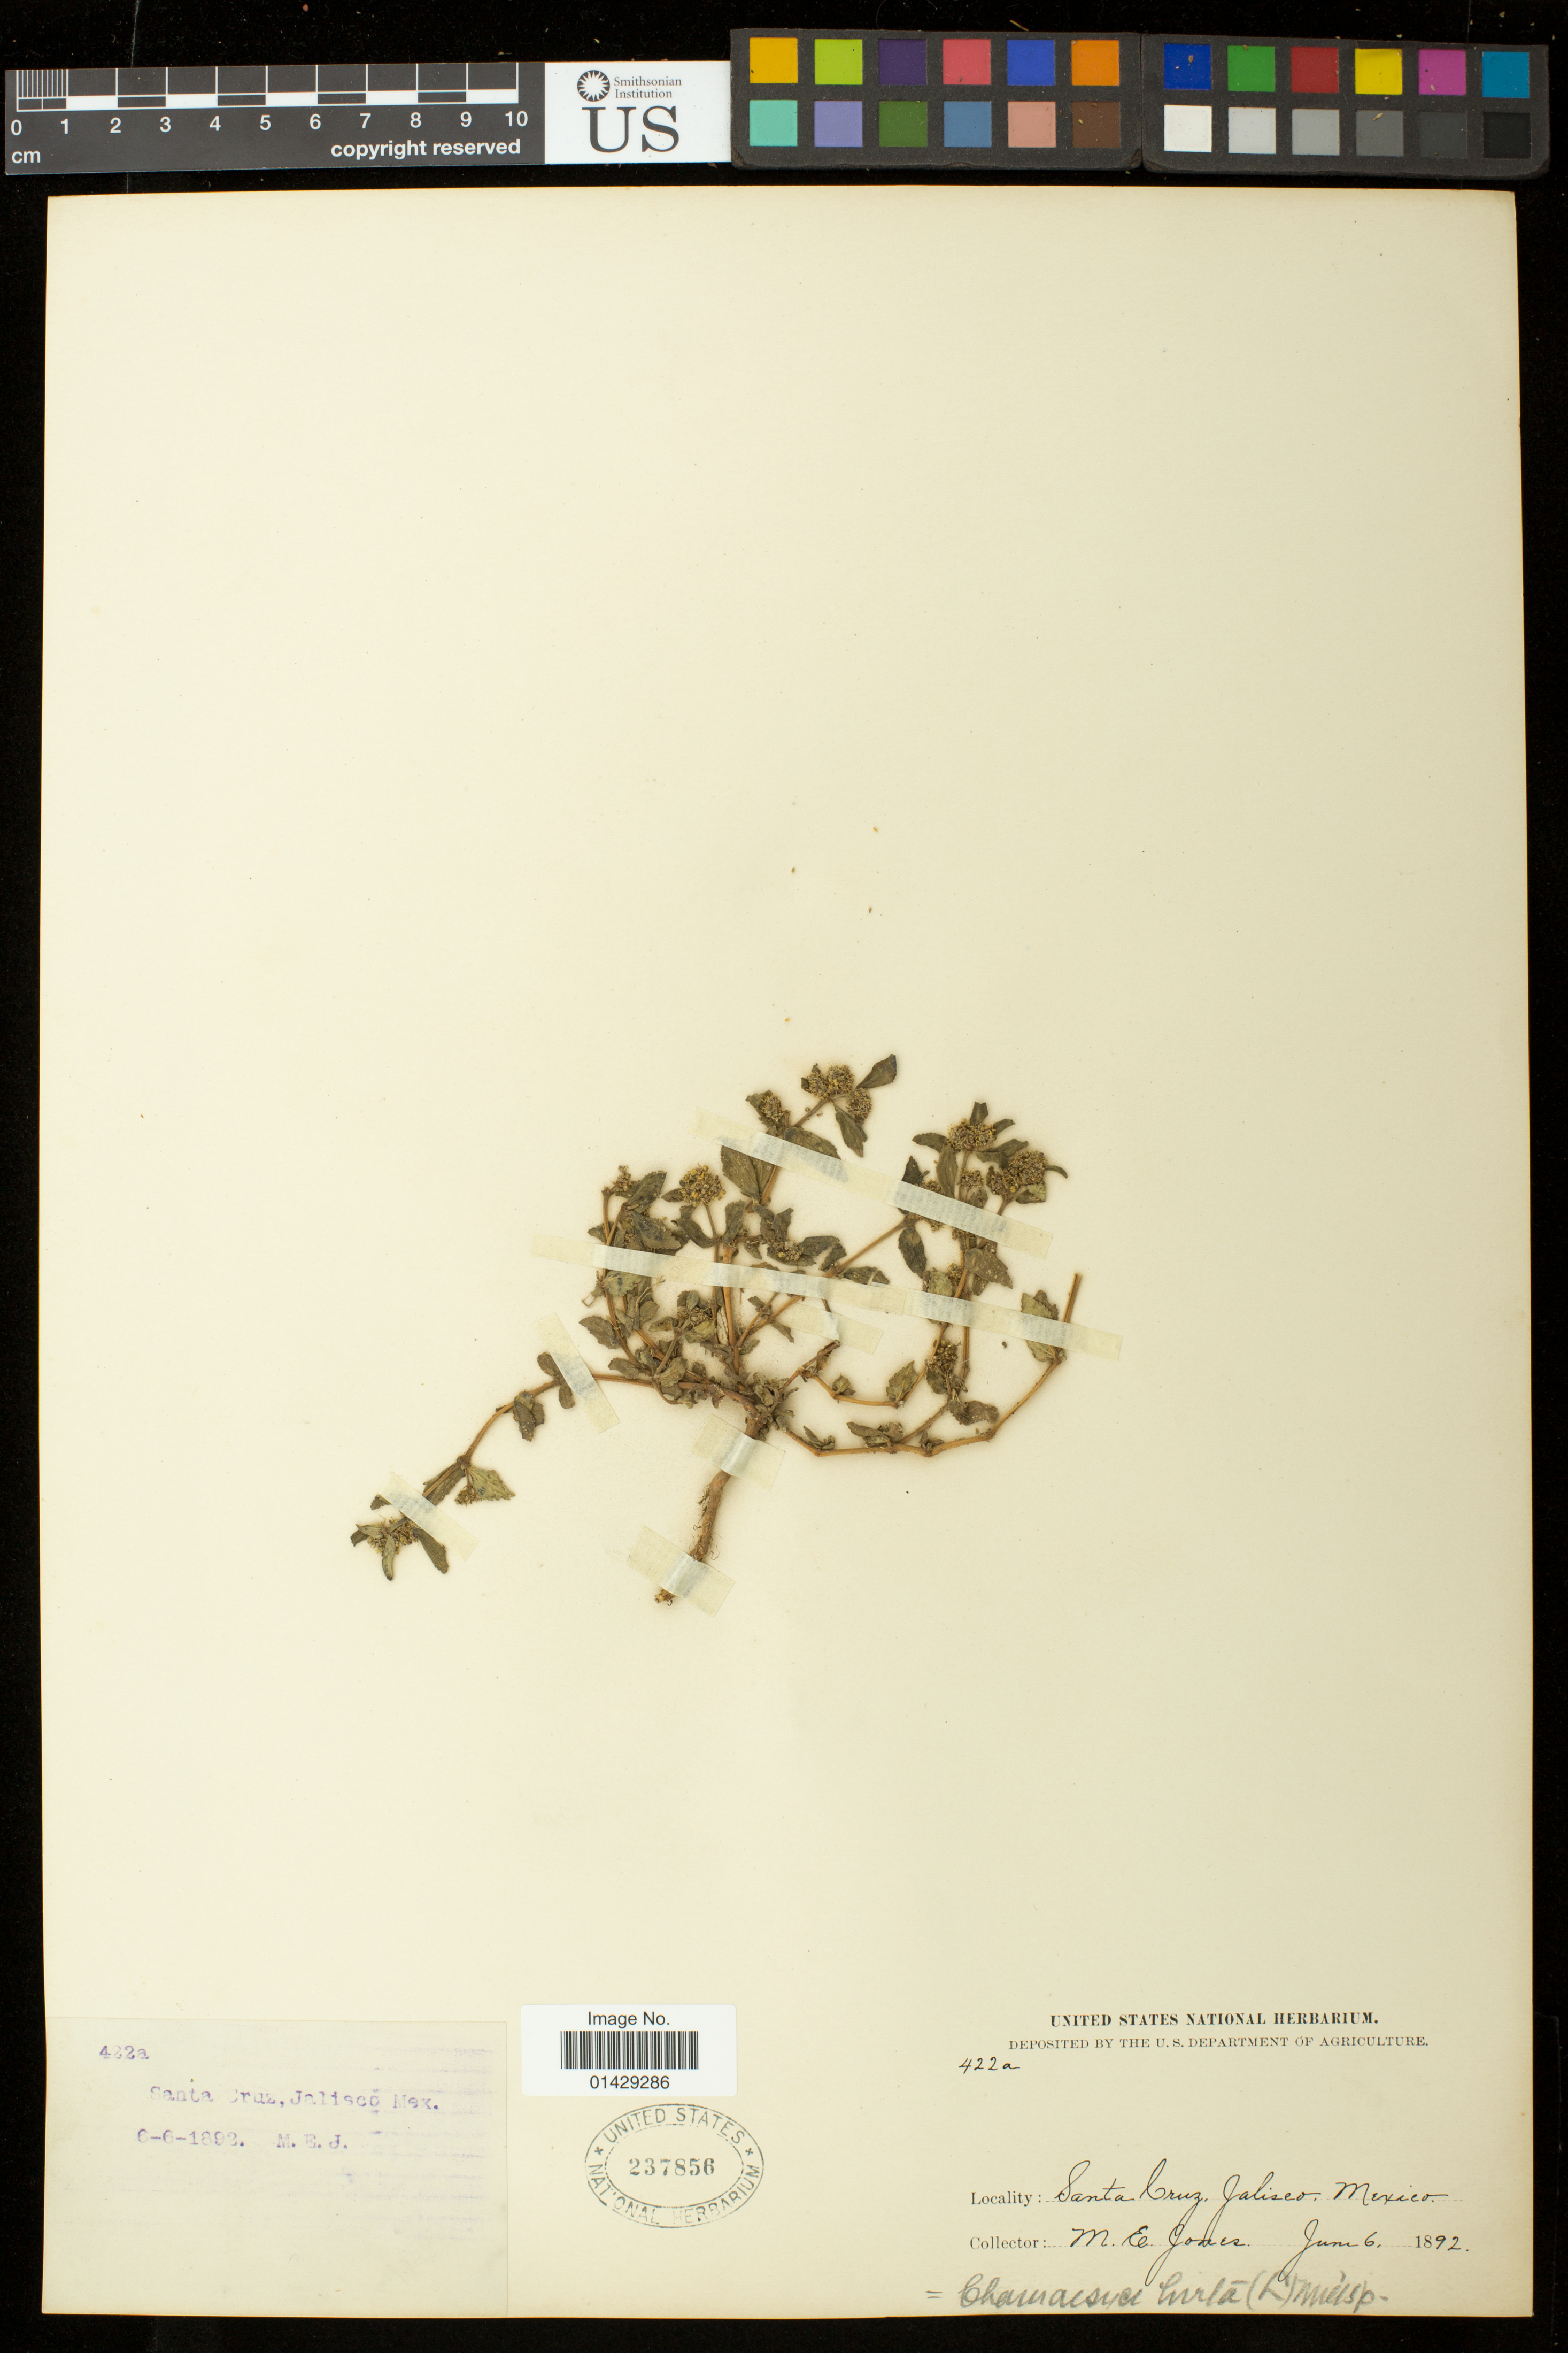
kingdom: Plantae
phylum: Tracheophyta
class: Magnoliopsida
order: Malpighiales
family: Euphorbiaceae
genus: Euphorbia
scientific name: Euphorbia hirta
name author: L.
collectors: M. E. Jones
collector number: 422a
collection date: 1892-06-06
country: Mexico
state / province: Jalisco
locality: Santa Cruz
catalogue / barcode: US 237856